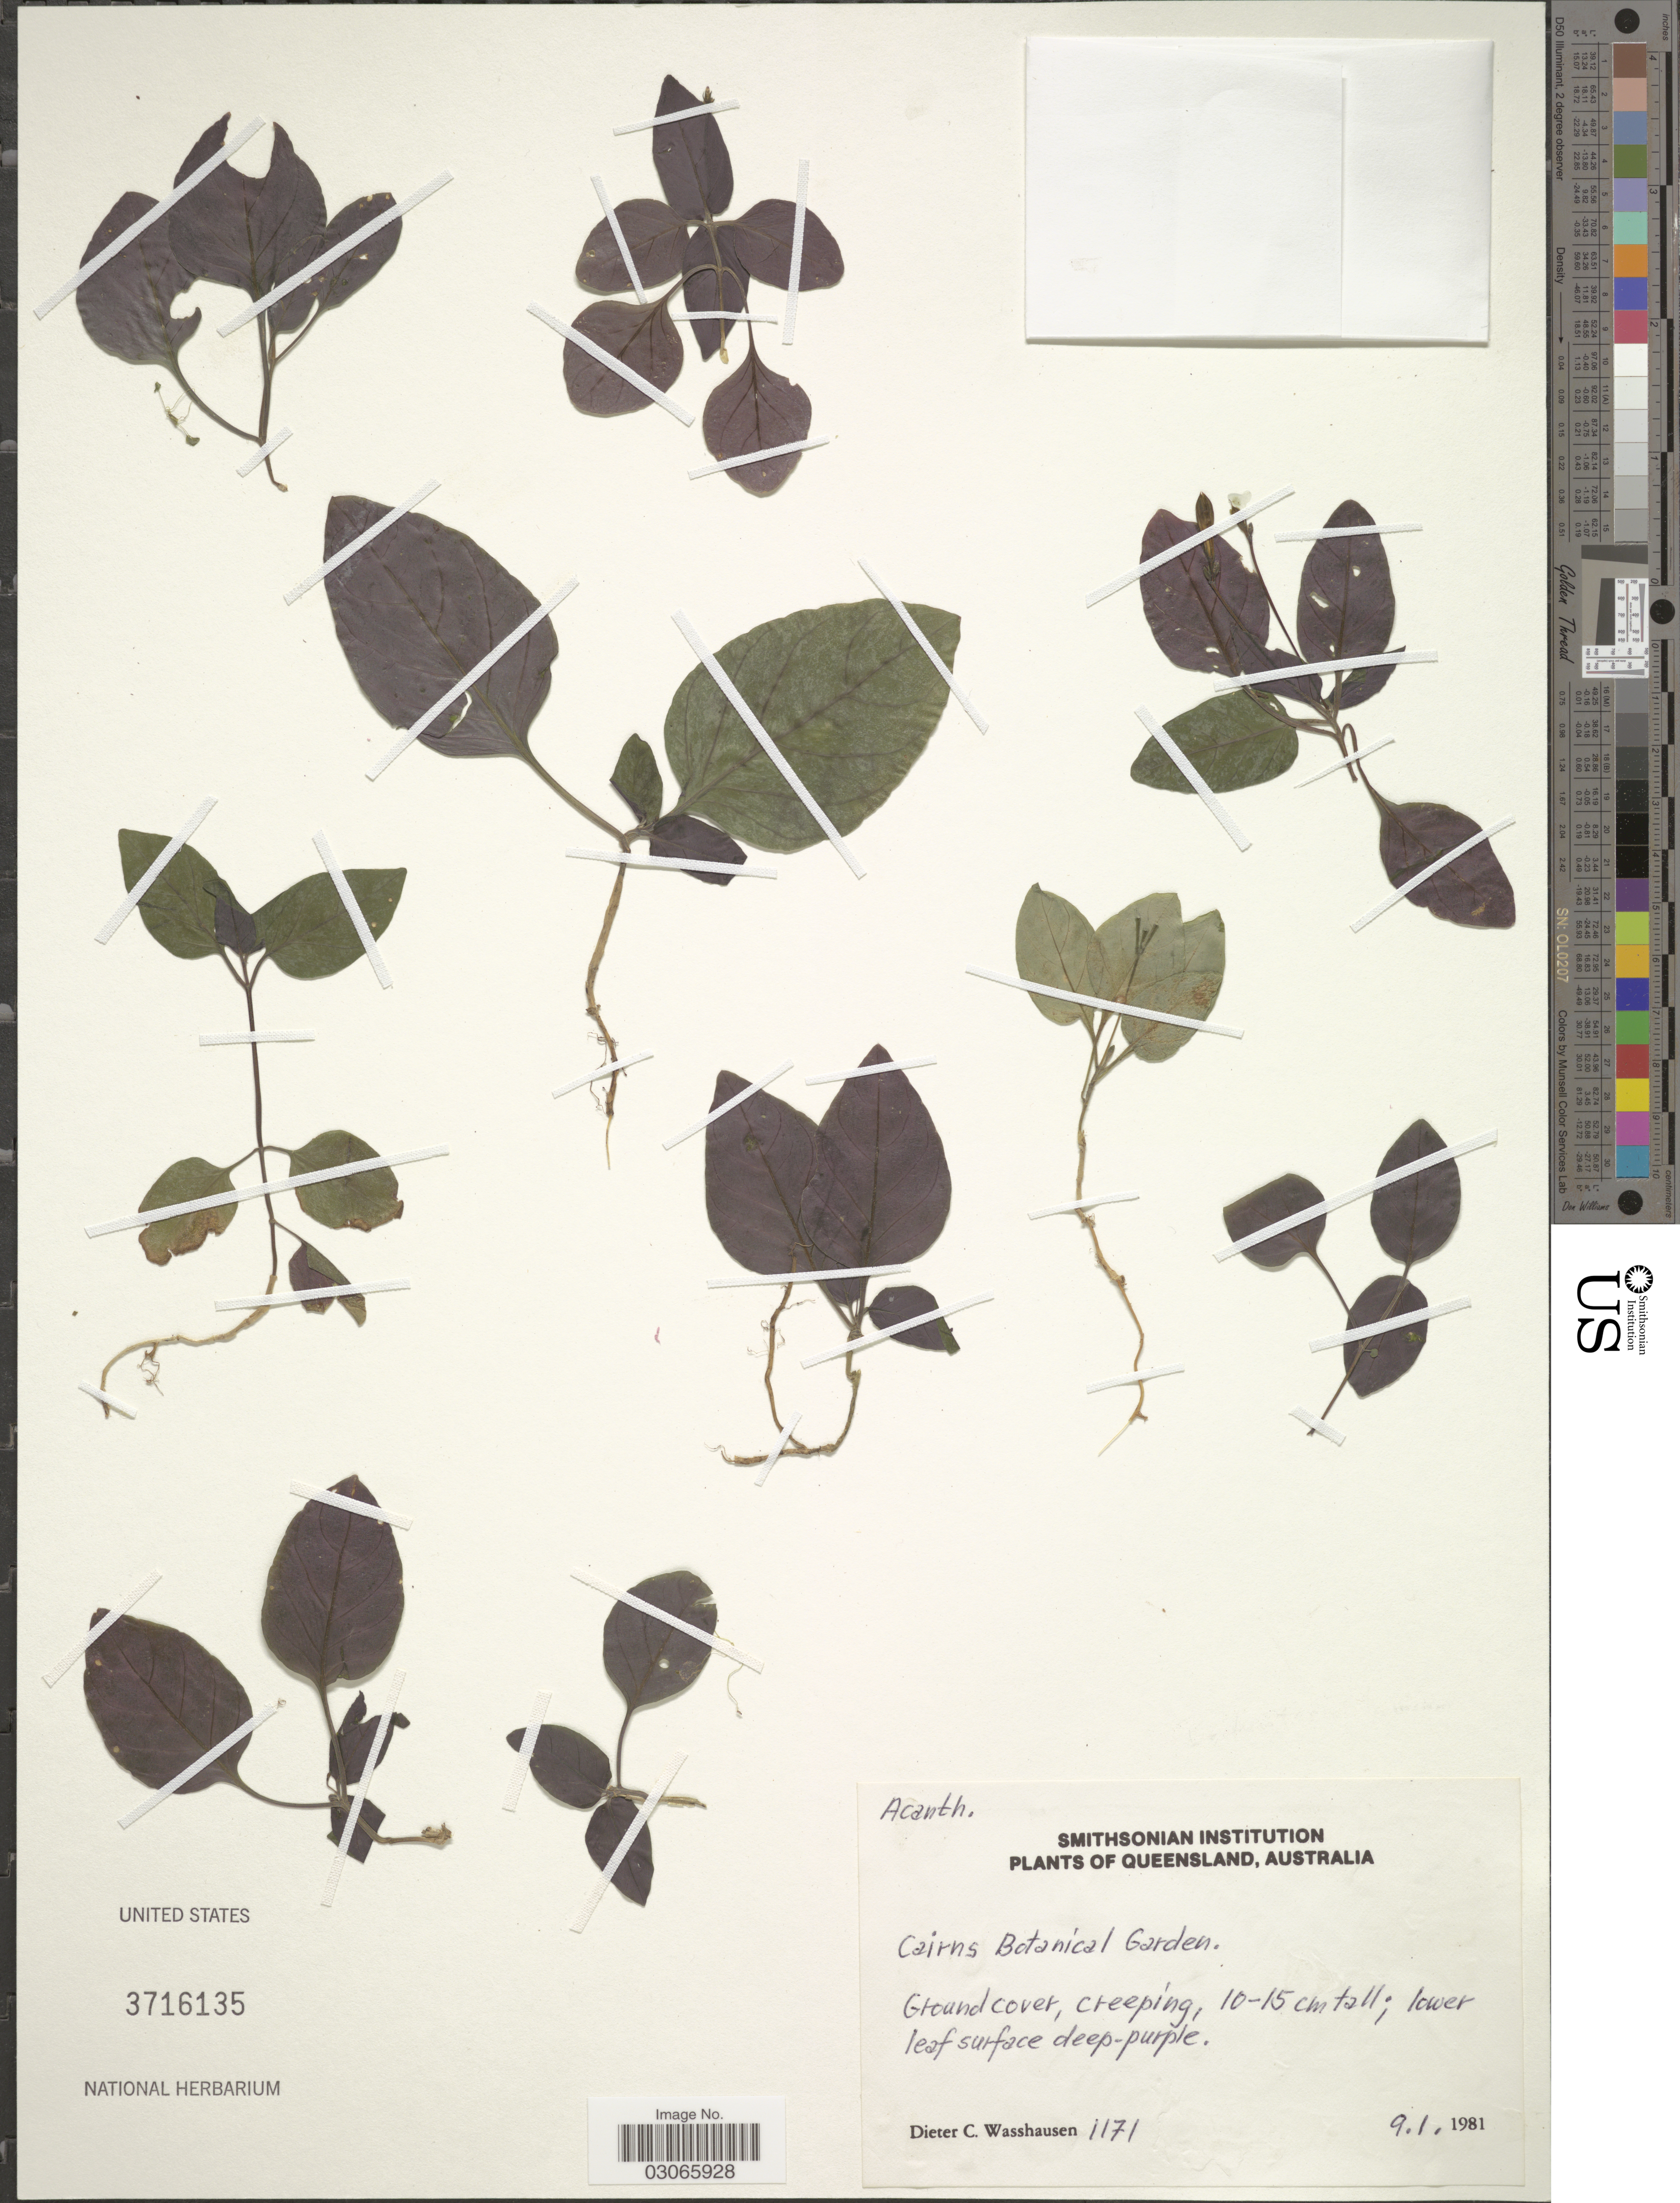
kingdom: Plantae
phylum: Tracheophyta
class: Magnoliopsida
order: Lamiales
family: Acanthaceae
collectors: D. C. Wasshausen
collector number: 1171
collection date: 1981-01-09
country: Australia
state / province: Queensland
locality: Cairns Botanical Garden.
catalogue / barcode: US 3716135